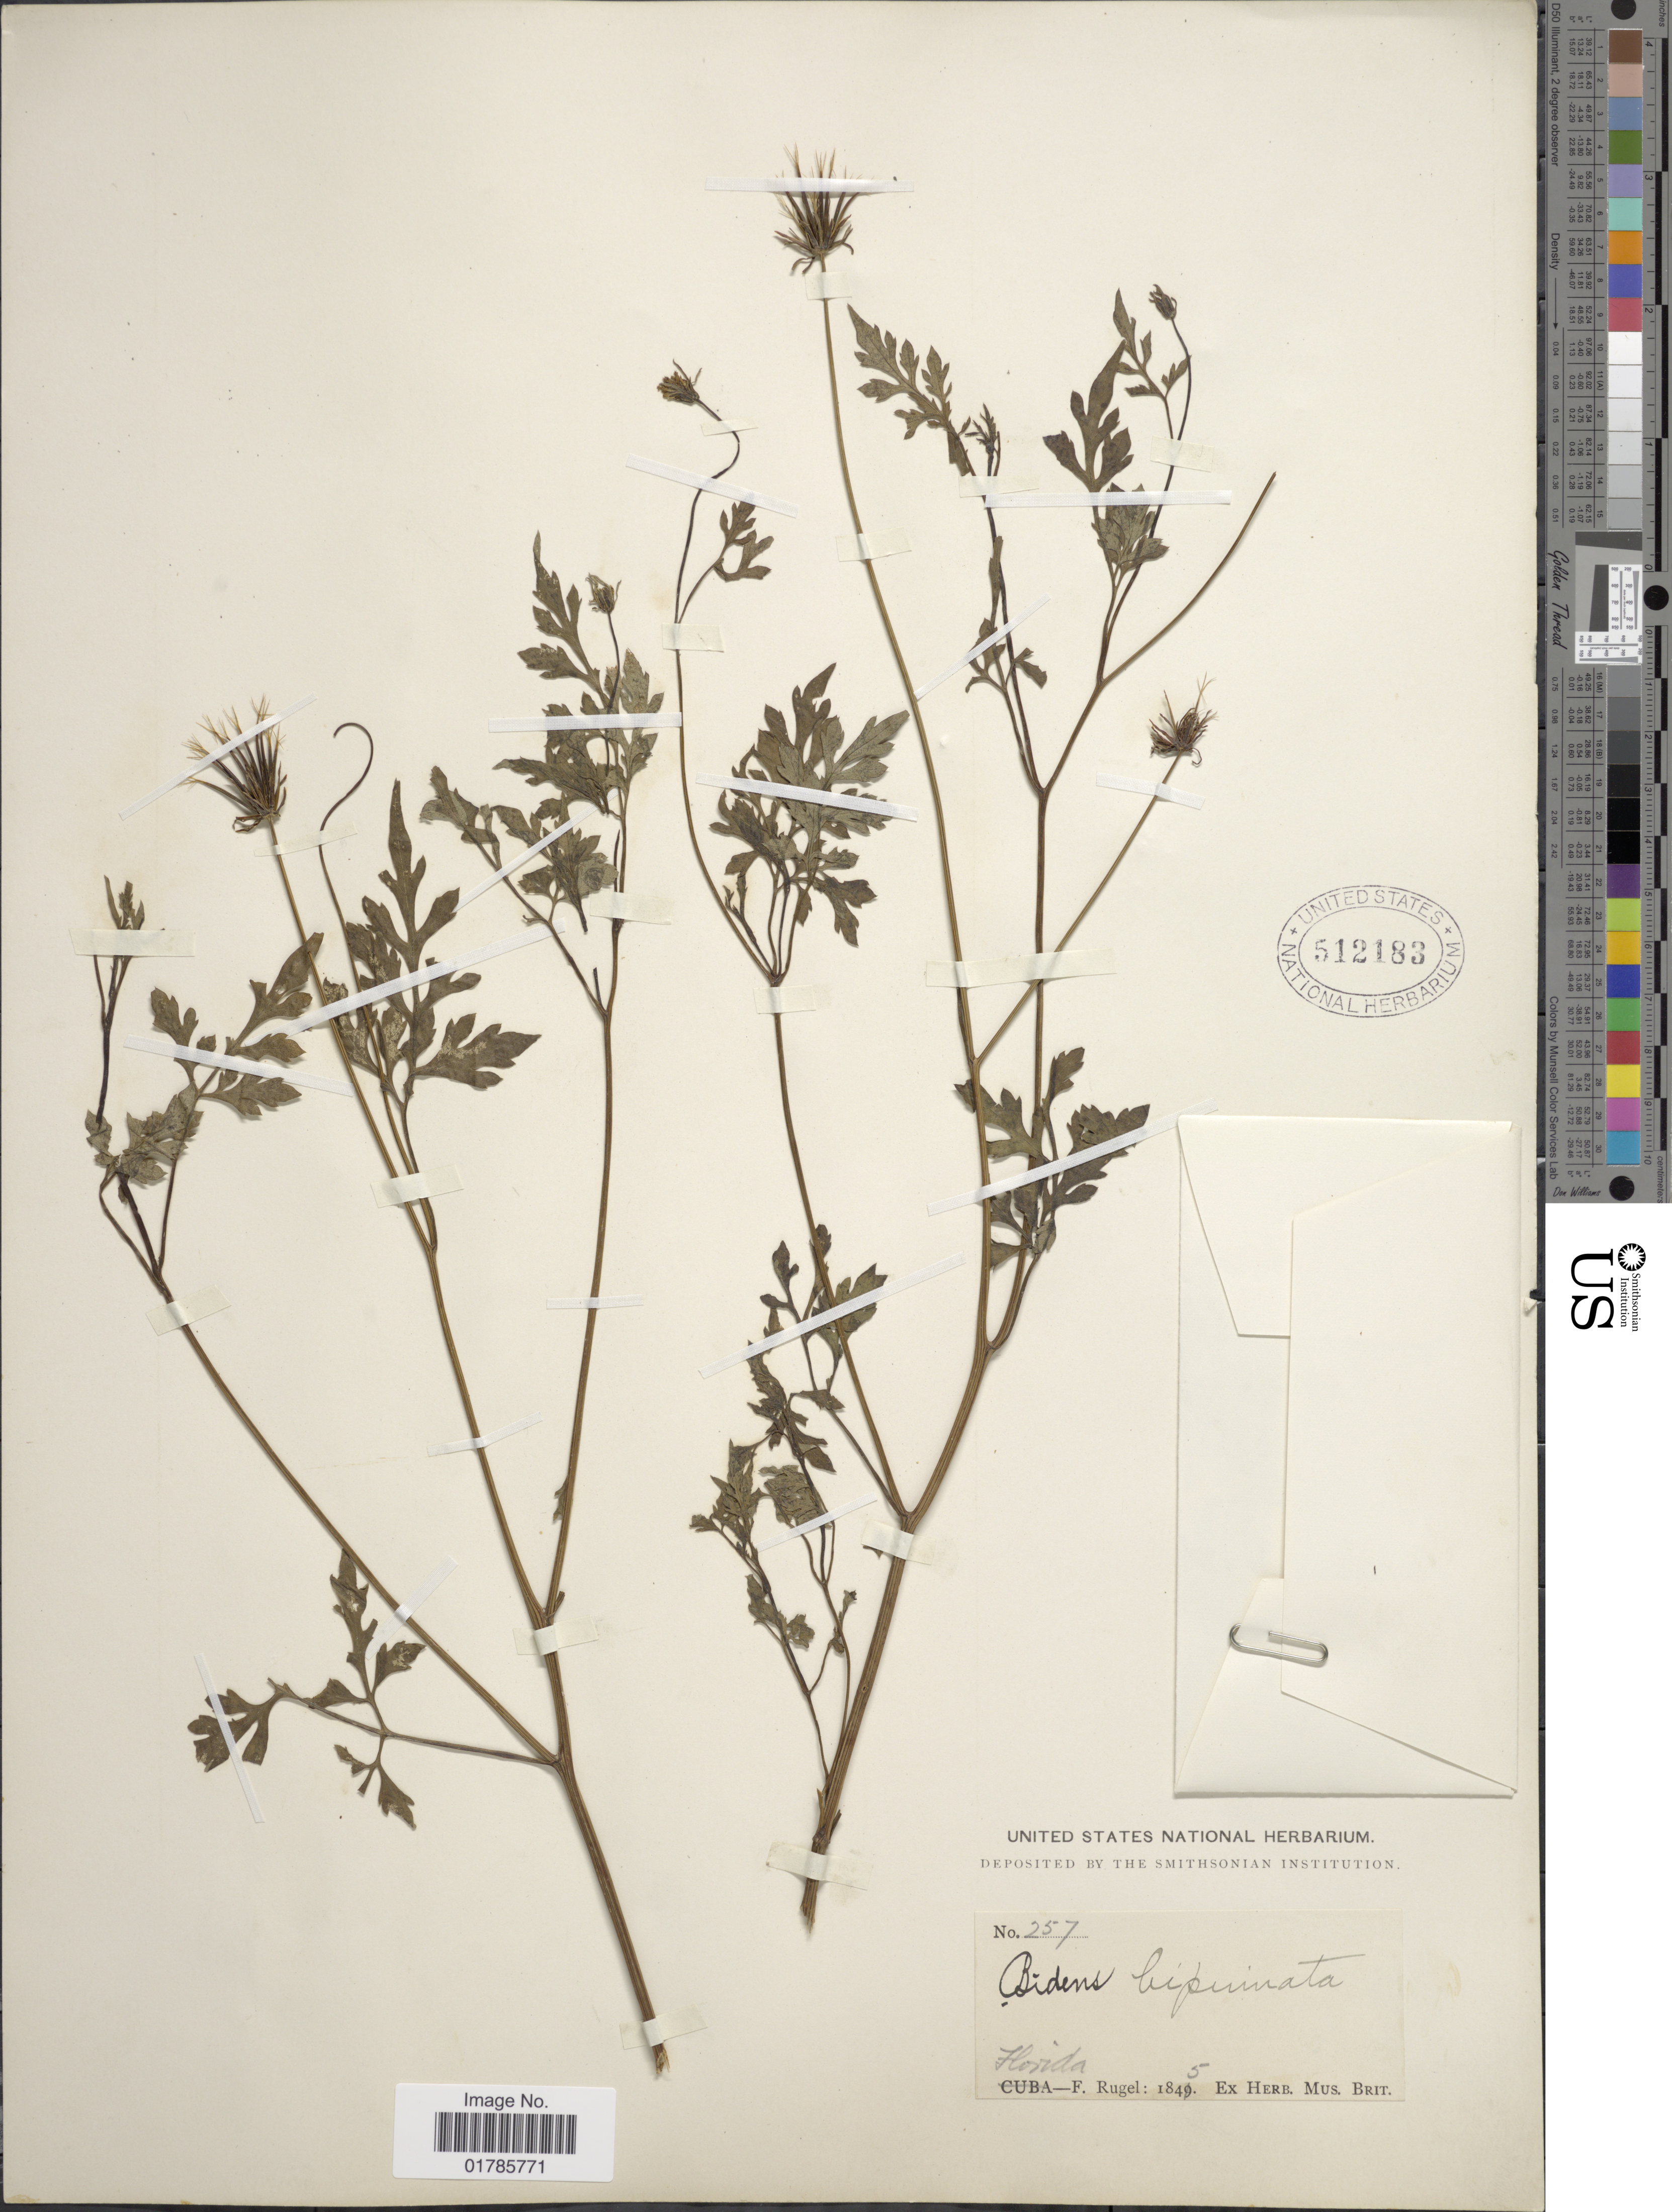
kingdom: Plantae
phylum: Tracheophyta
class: Magnoliopsida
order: Asterales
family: Asteraceae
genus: Bidens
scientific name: Bidens bipinnata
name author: L.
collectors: F. Rugel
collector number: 257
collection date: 1845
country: United States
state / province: Florida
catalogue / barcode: US 512183